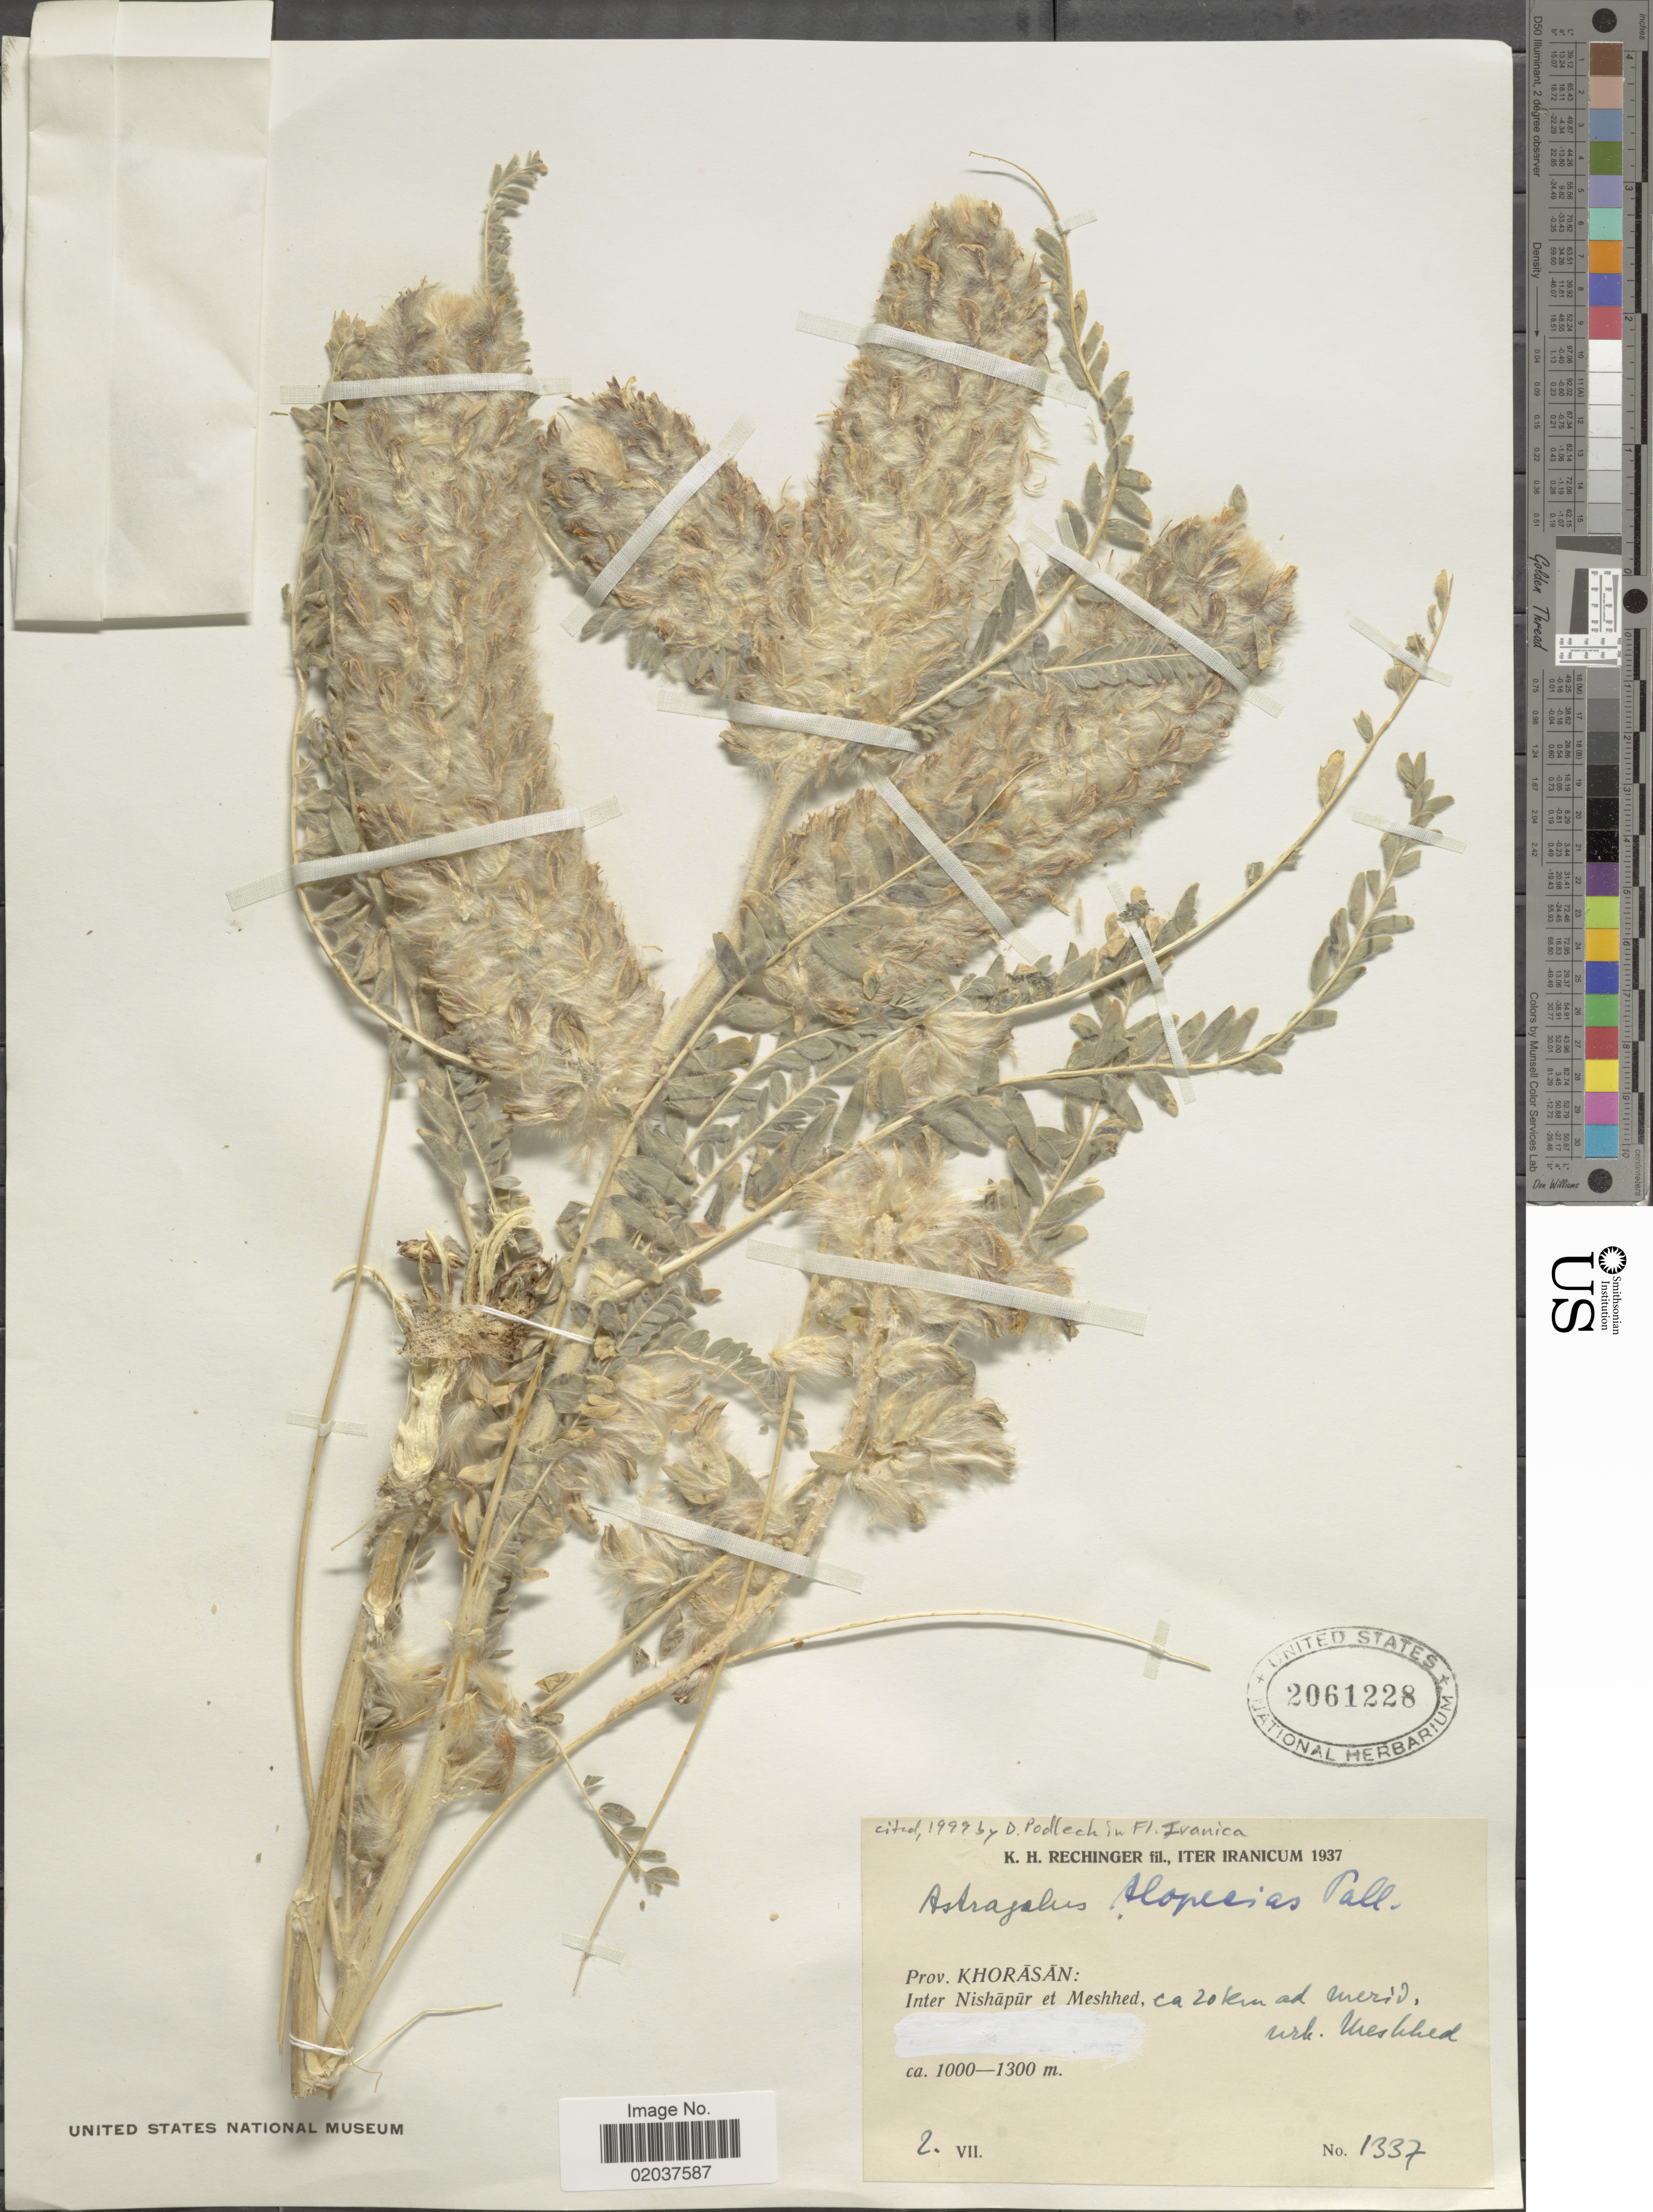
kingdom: Plantae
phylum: Tracheophyta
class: Magnoliopsida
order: Fabales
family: Fabaceae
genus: Astragalus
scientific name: Astragalus alopecias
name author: Pall.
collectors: K. H. Rechinger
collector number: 1337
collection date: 1937-07-02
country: Iran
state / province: Khorasan [obsolete]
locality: Inter Nishapur et Meshhed ca 20 km ad Merid urk. Meshed [interpreted]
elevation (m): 1000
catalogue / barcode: US 2061228